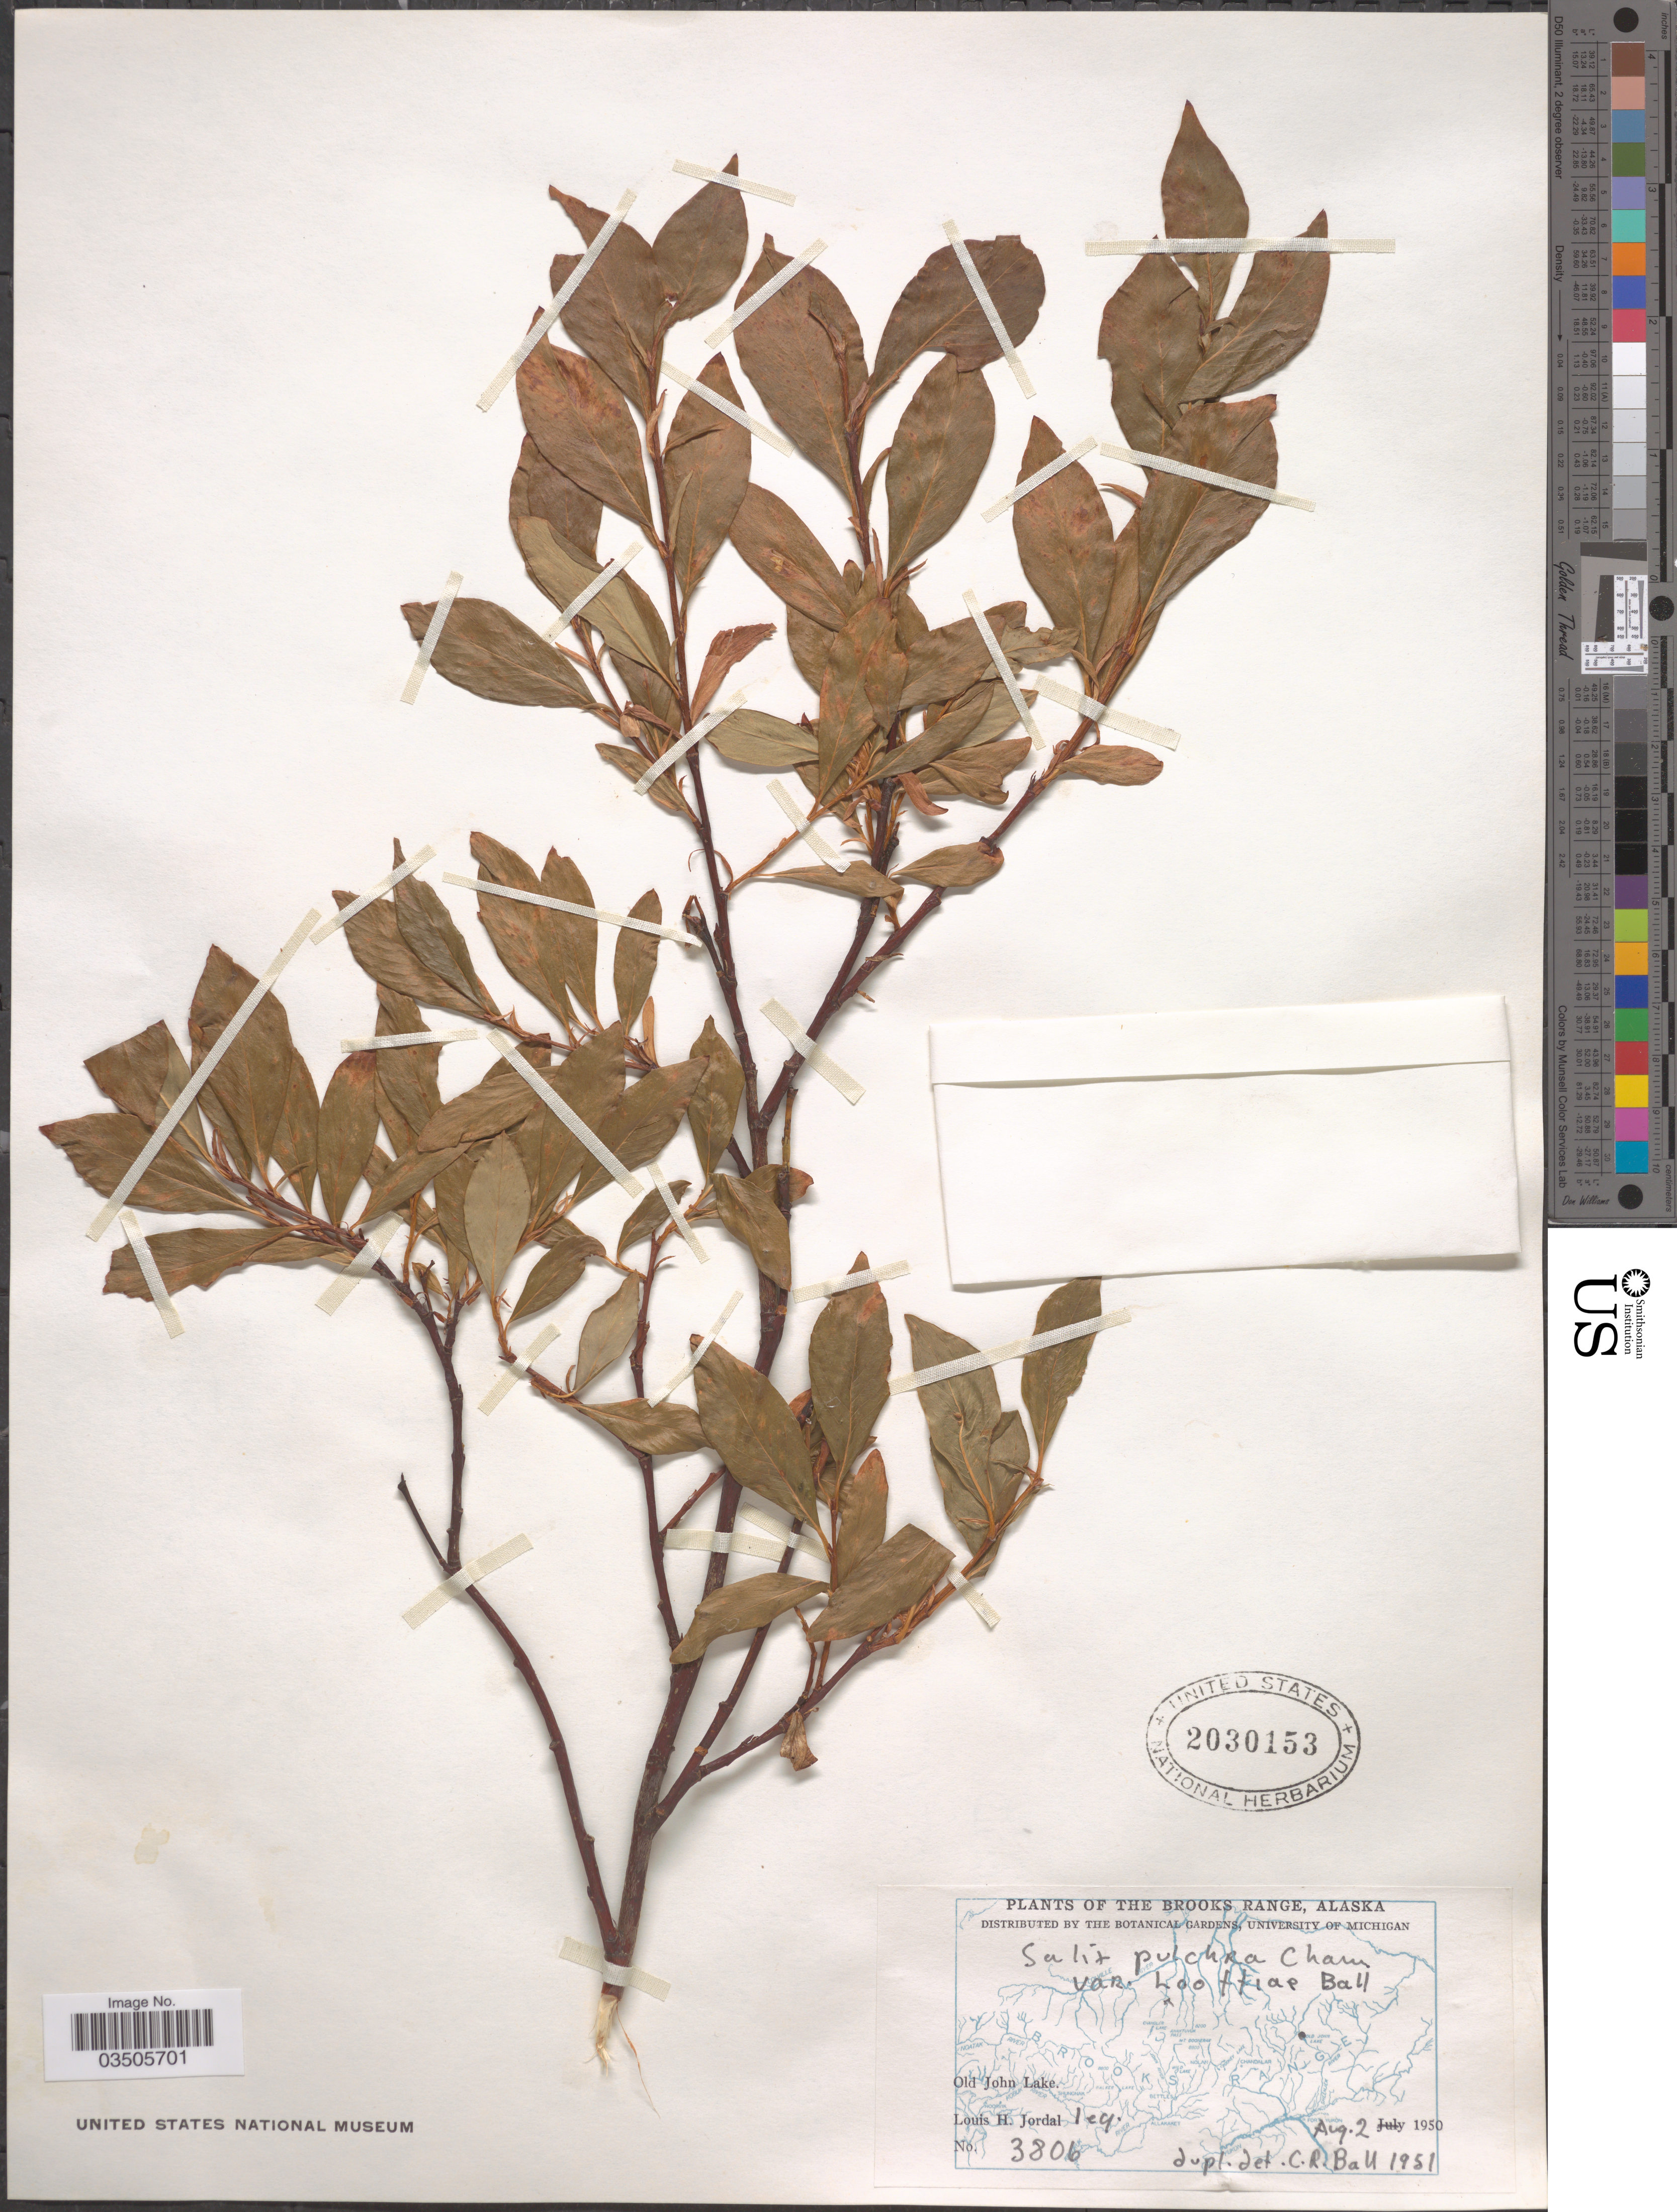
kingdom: Plantae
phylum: Tracheophyta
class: Magnoliopsida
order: Malpighiales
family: Salicaceae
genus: Salix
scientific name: Salix pulchra var. looffiae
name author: C.R. Ball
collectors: L. Jordal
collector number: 3806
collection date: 1950-08-02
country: United States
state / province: Alaska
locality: The Brooks Range. Old John Lake.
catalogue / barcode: US 2030153